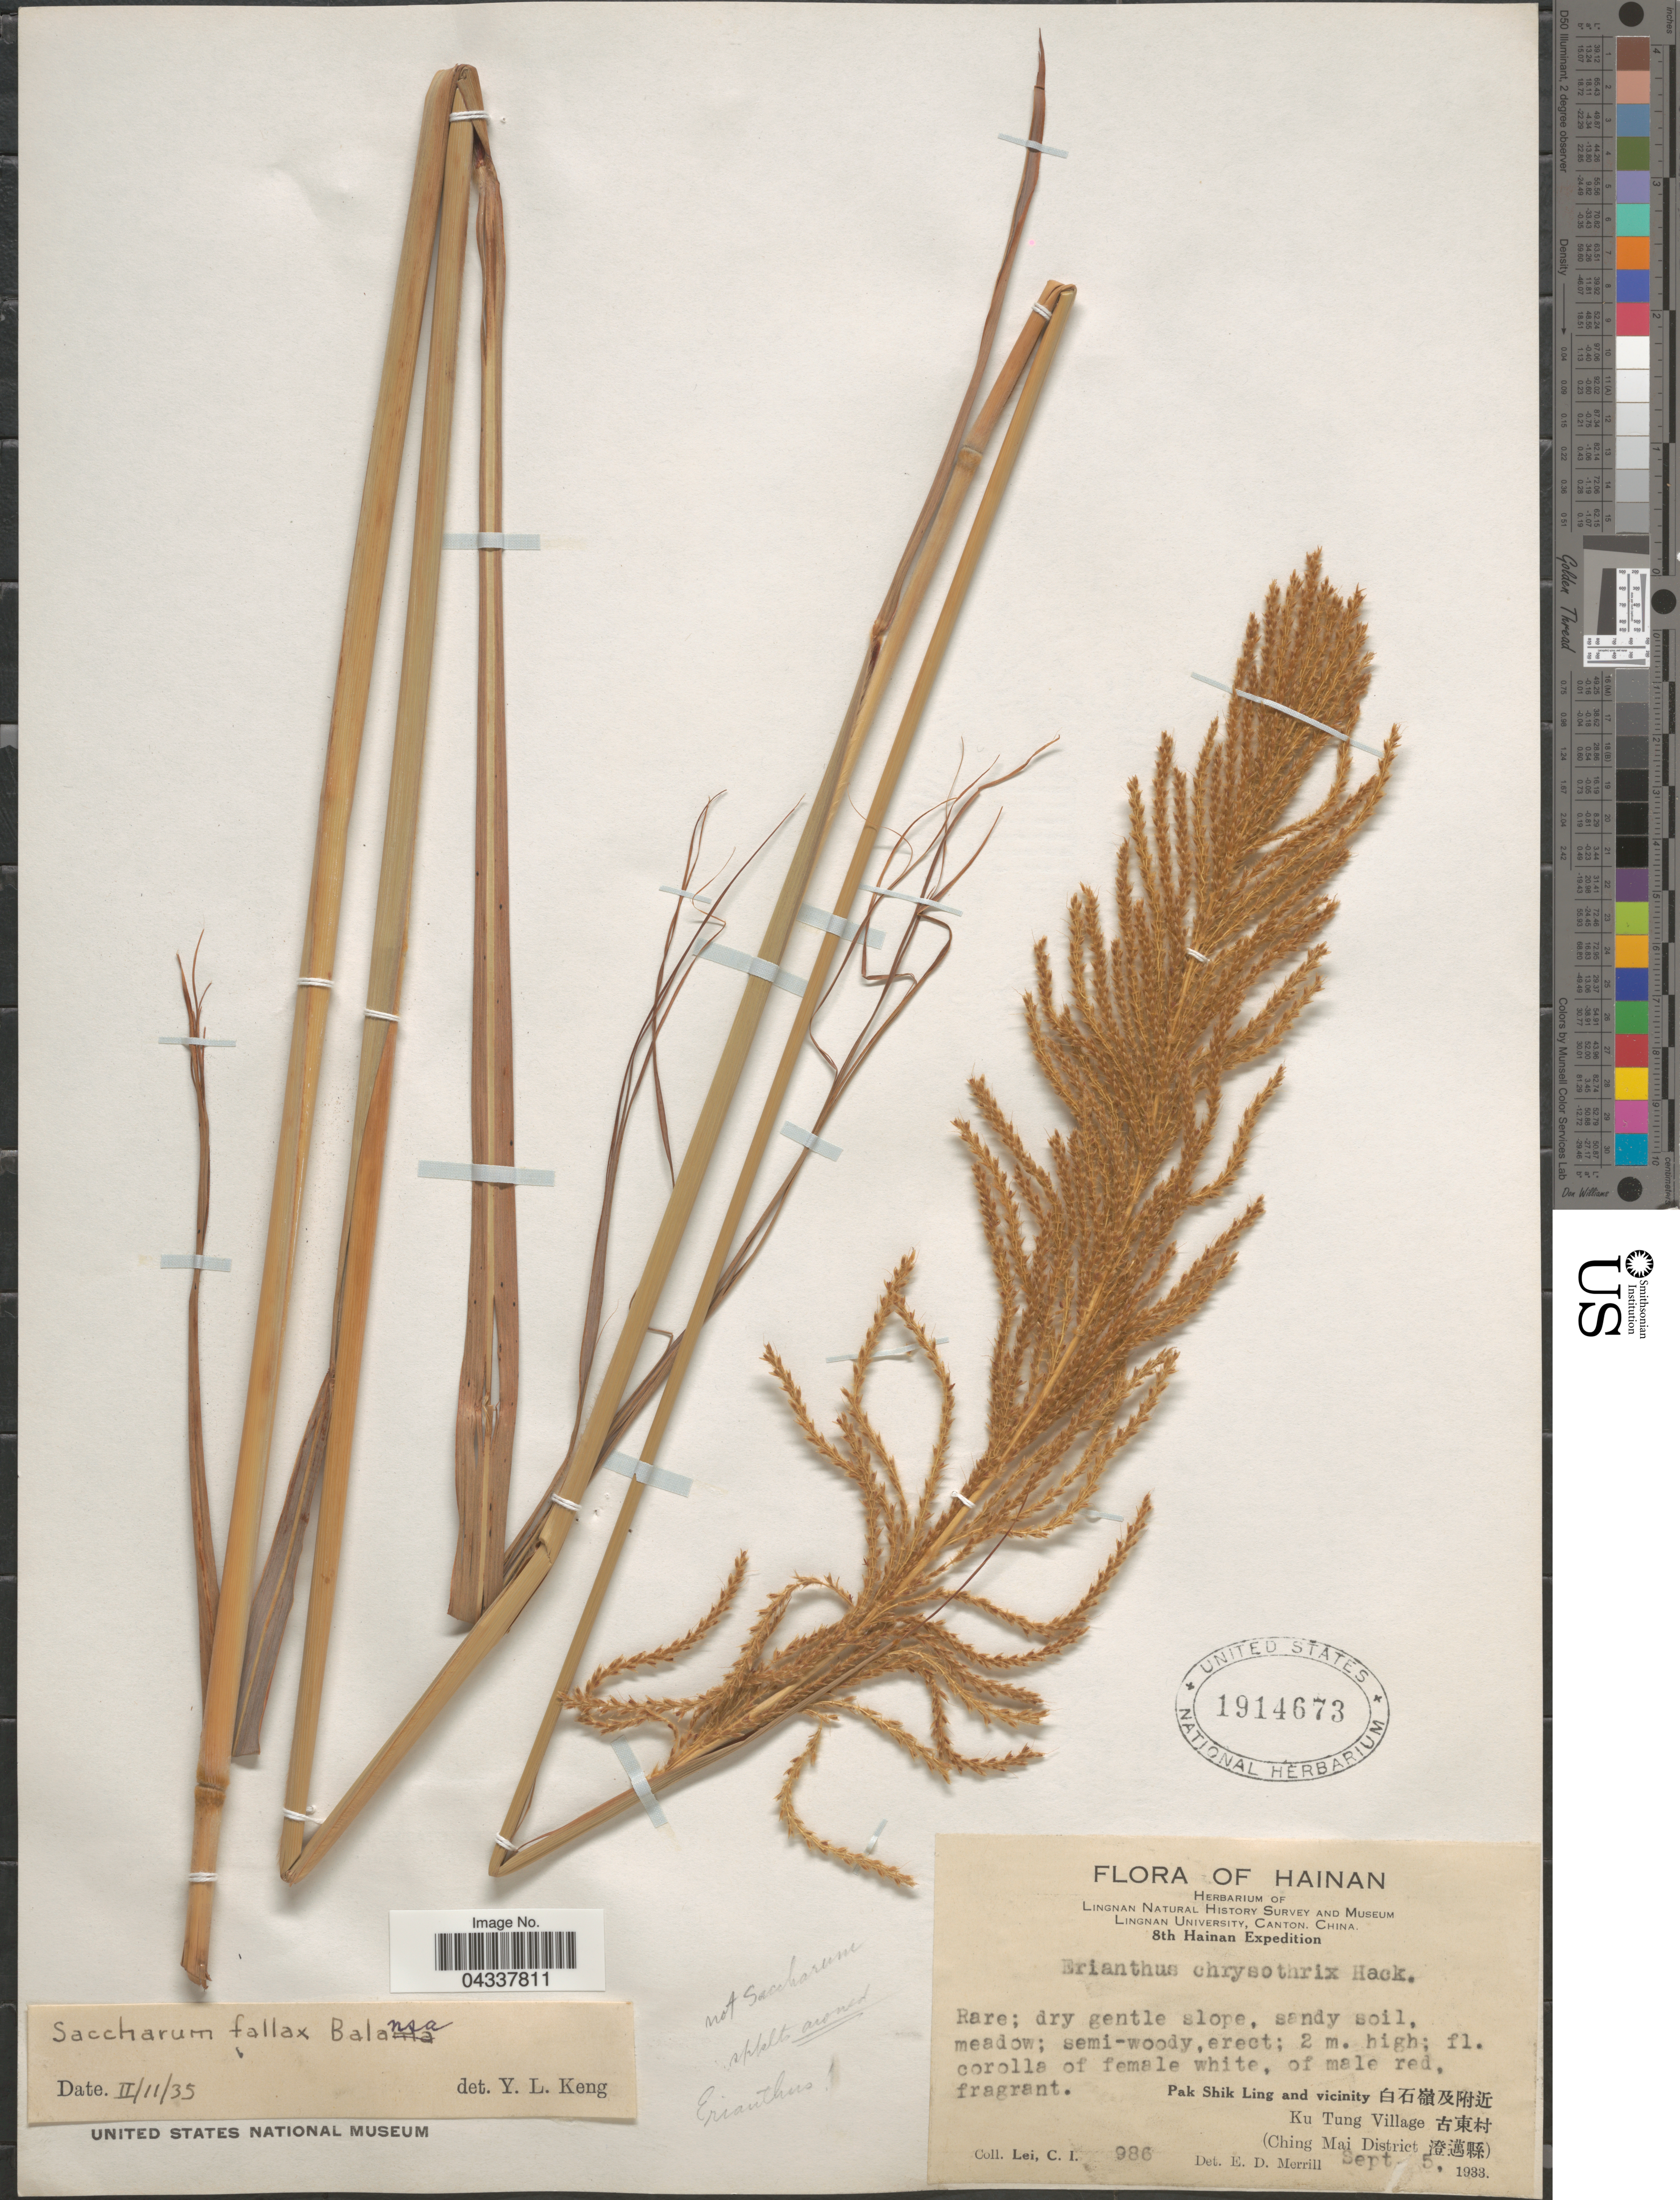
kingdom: Plantae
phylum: Tracheophyta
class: Liliopsida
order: Poales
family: Poaceae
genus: Narenga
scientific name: Narenga fallax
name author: (Balansa) Bor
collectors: C. I. Lei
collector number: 986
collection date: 1933-09-05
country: China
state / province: Hainan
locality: Lingnan Natural History Survey and Museum Lingnan University, Canton, China. 8th Hainan Expedition. Pak Shik Ling and vicinity X. Ku Tung Village X. (Ching Mai District X).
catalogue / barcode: US 1914673